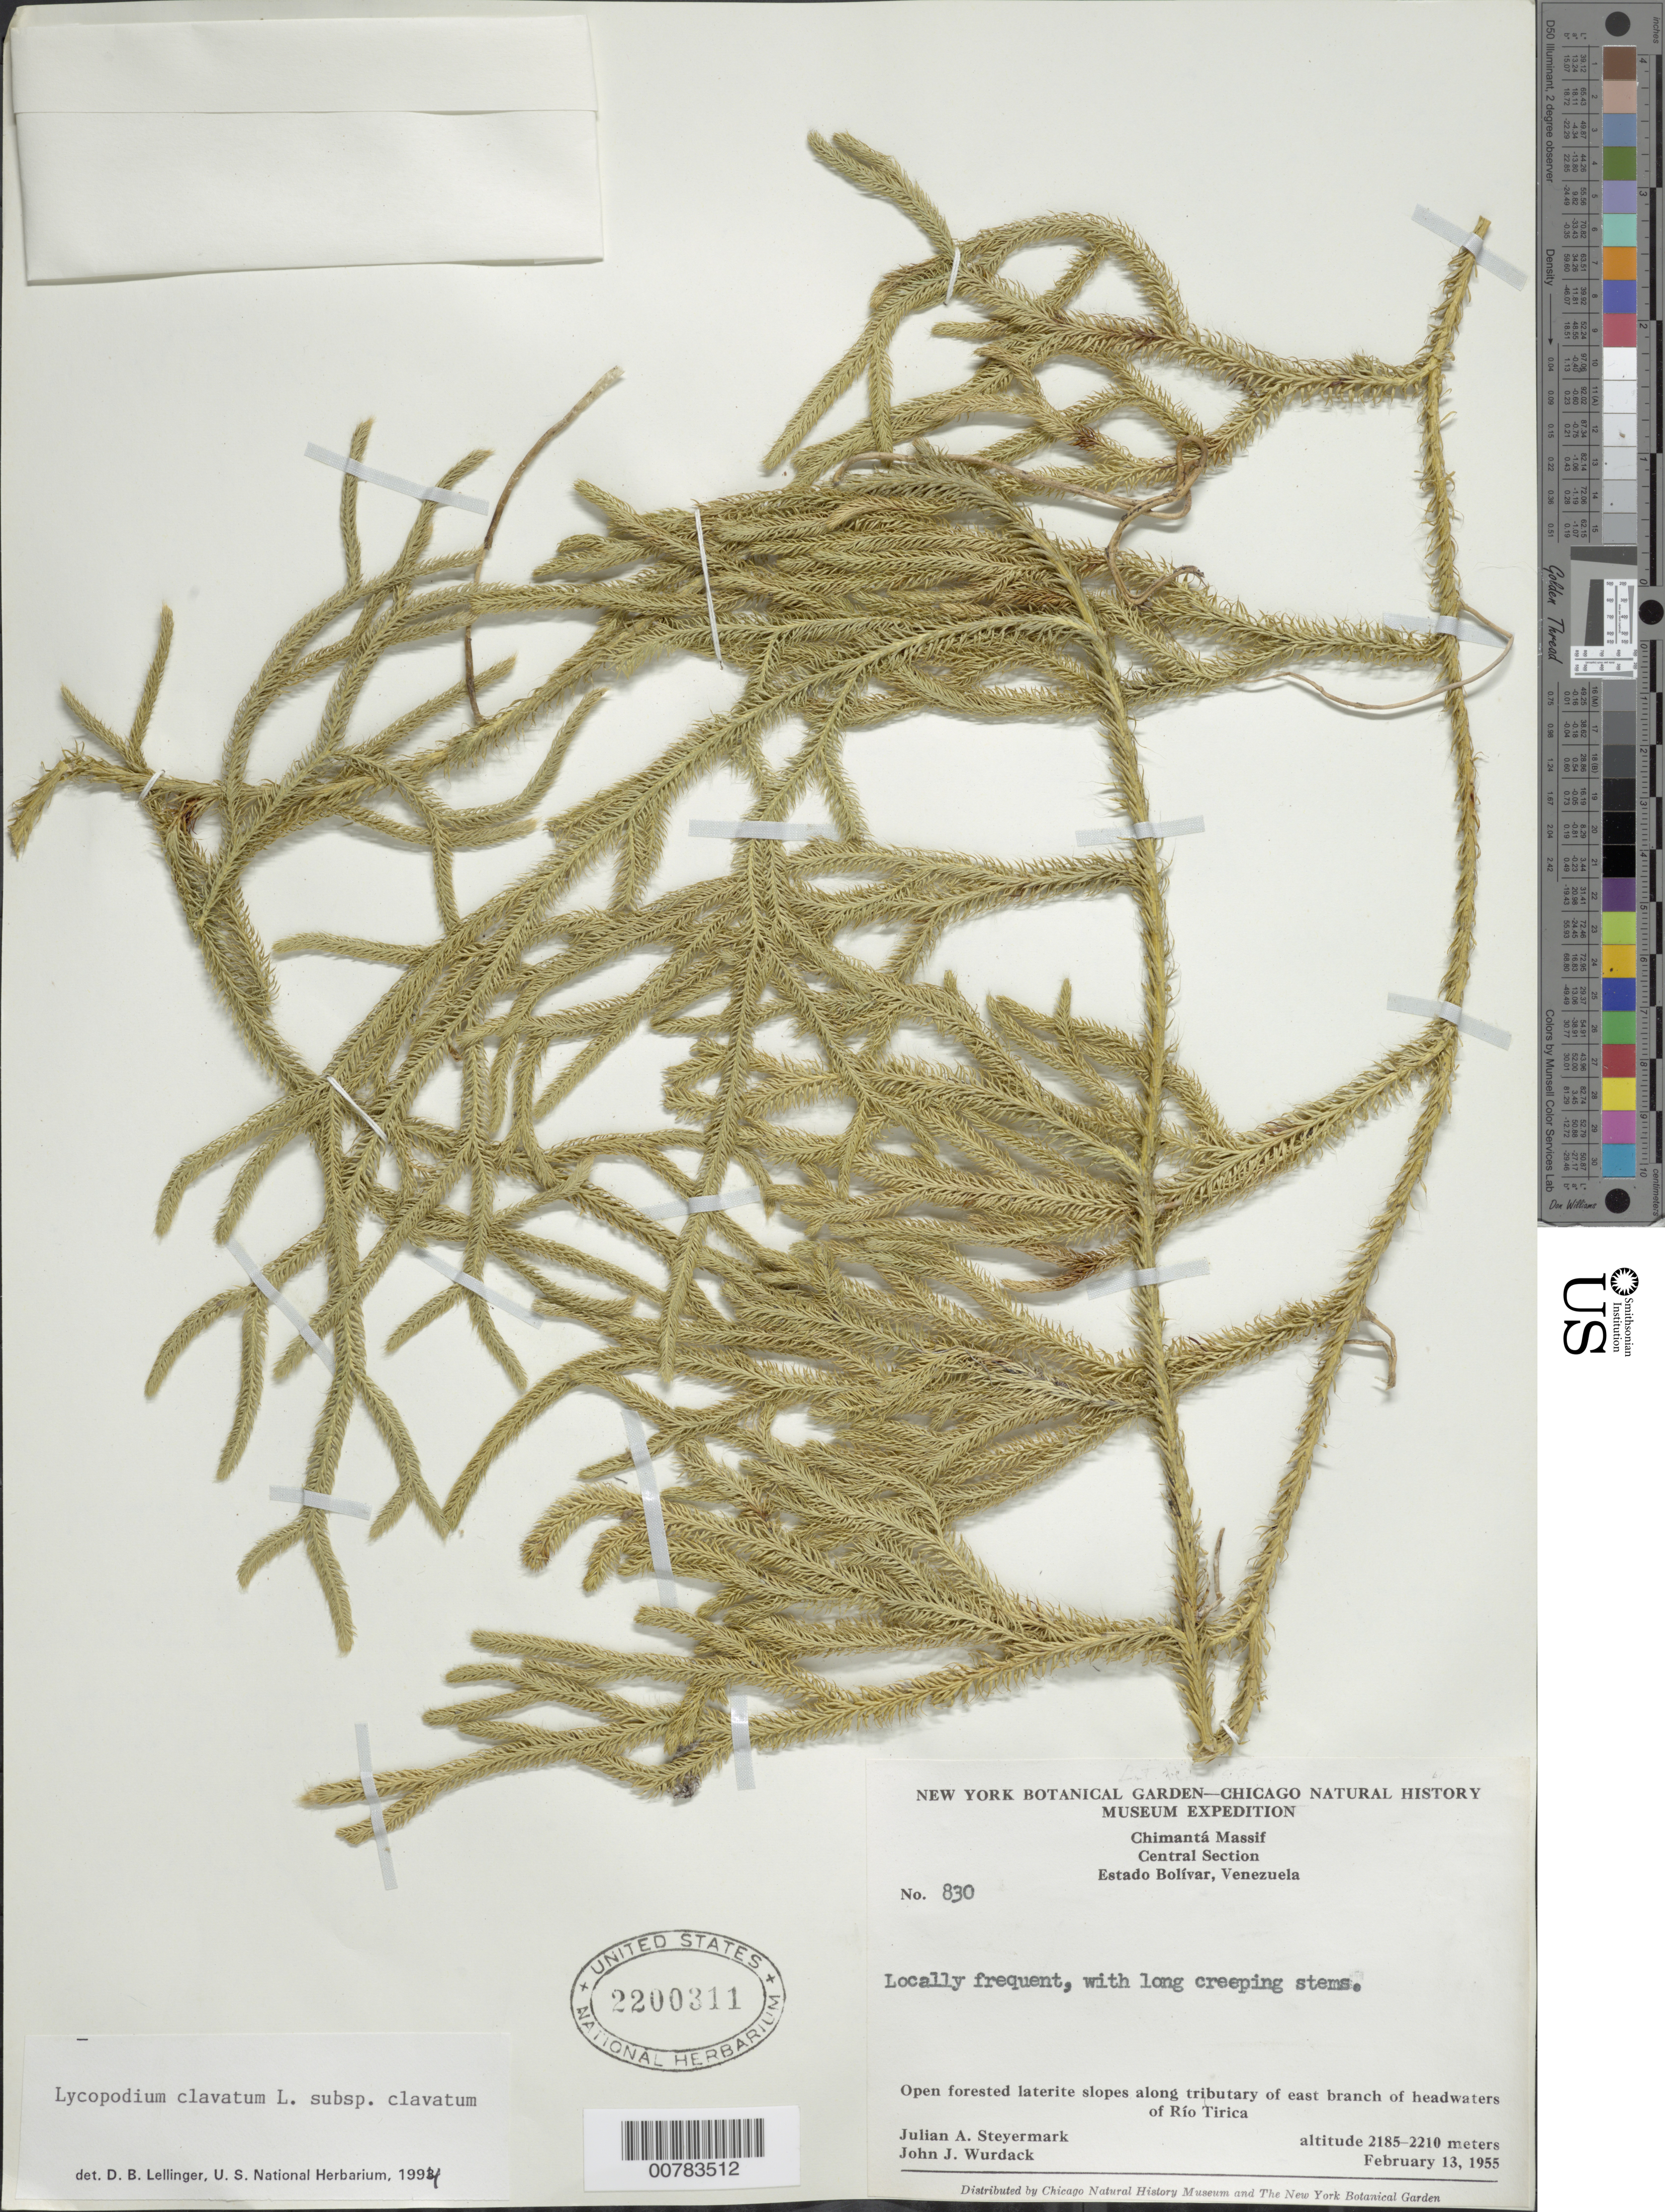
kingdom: Plantae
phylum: Tracheophyta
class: Lycopodiopsida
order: Lycopodiales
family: Lycopodiaceae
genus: Lycopodium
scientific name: Lycopodium clavatum subsp. clavatum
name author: L.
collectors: J. Steyermark & J. J. Wurdack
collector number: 55 830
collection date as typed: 13-Feb-55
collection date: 1955-02-13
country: Venezuela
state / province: Bolívar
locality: Chamantá Massif, Río Tirica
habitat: Open forested laterite slopes along tributary of east branch of headwaters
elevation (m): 2185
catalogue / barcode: US 2200311